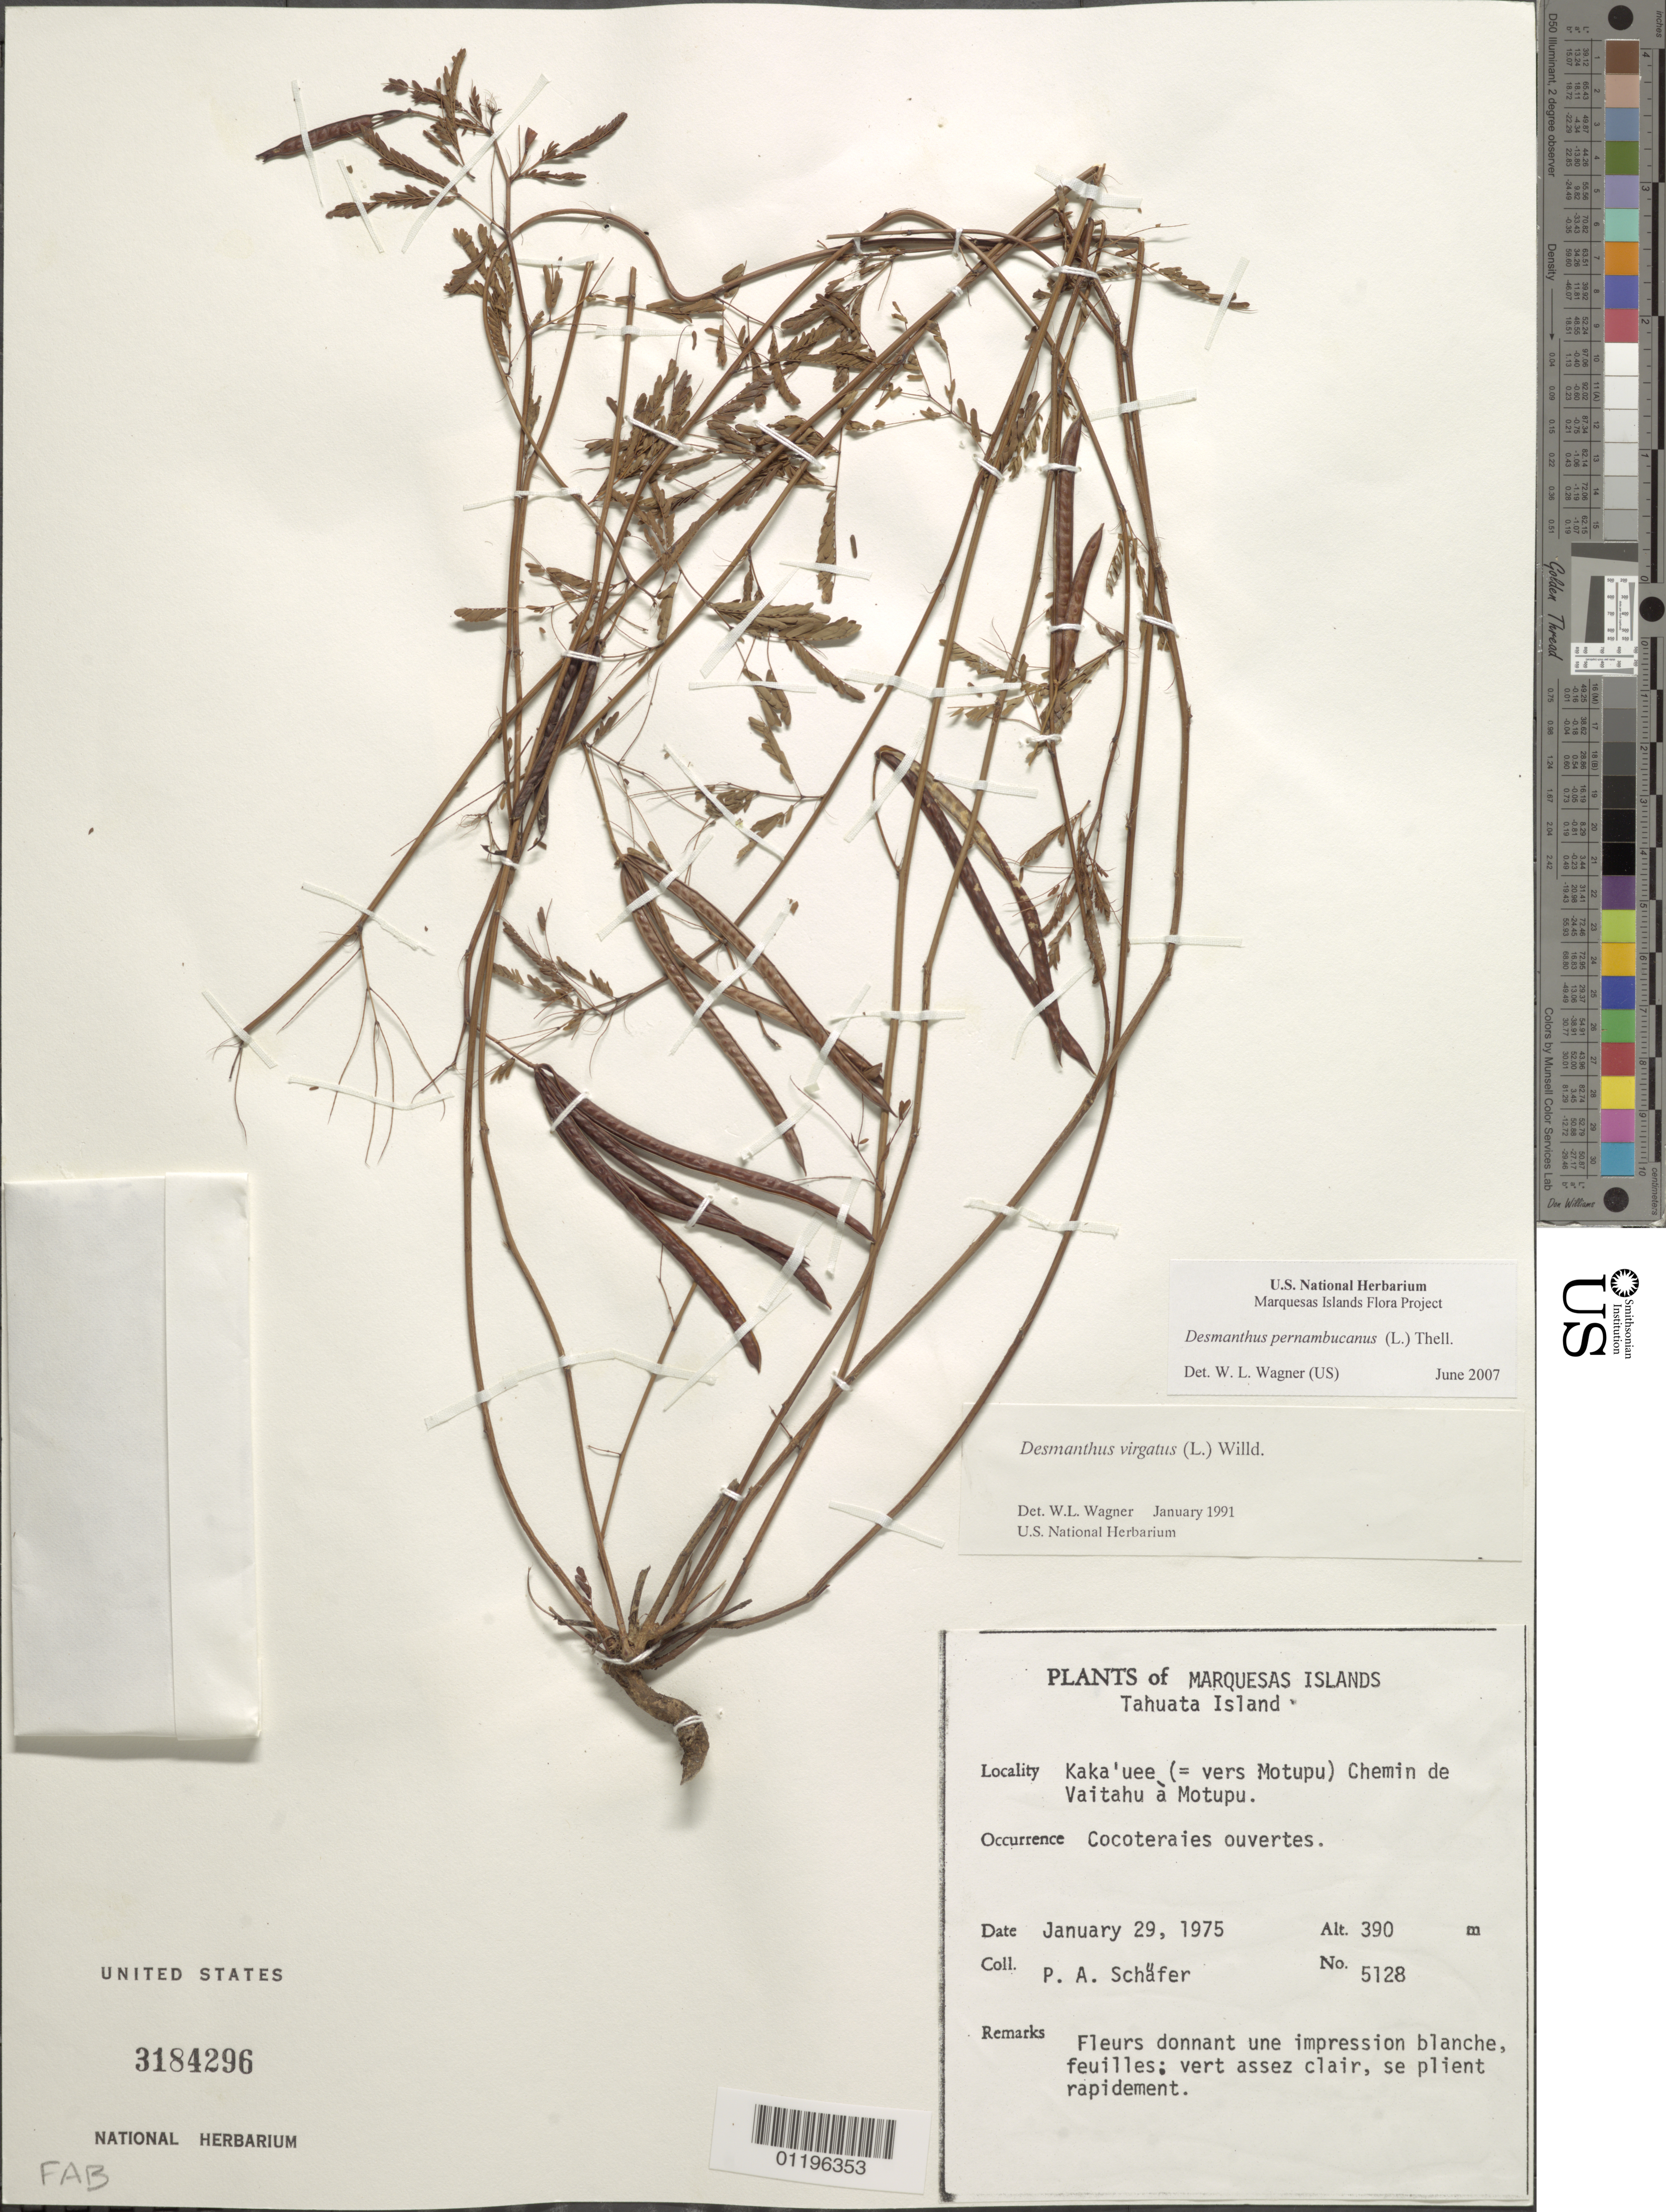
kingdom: Plantae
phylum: Tracheophyta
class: Magnoliopsida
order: Fabales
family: Fabaceae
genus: Desmanthus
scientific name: Desmanthus pernambucanus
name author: (L.) Thell.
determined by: Wagner, W. L., (BOT), Smithsonian Institution - National Museum of Natural History (UNITED STATES)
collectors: P. A. Schäfer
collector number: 5128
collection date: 1975-01-29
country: French Polynesia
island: Tahuata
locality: Kaka'uee, chemin de Vaitahu à Motupu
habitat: Cocoteraies ouvertes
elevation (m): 390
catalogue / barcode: US 3184296